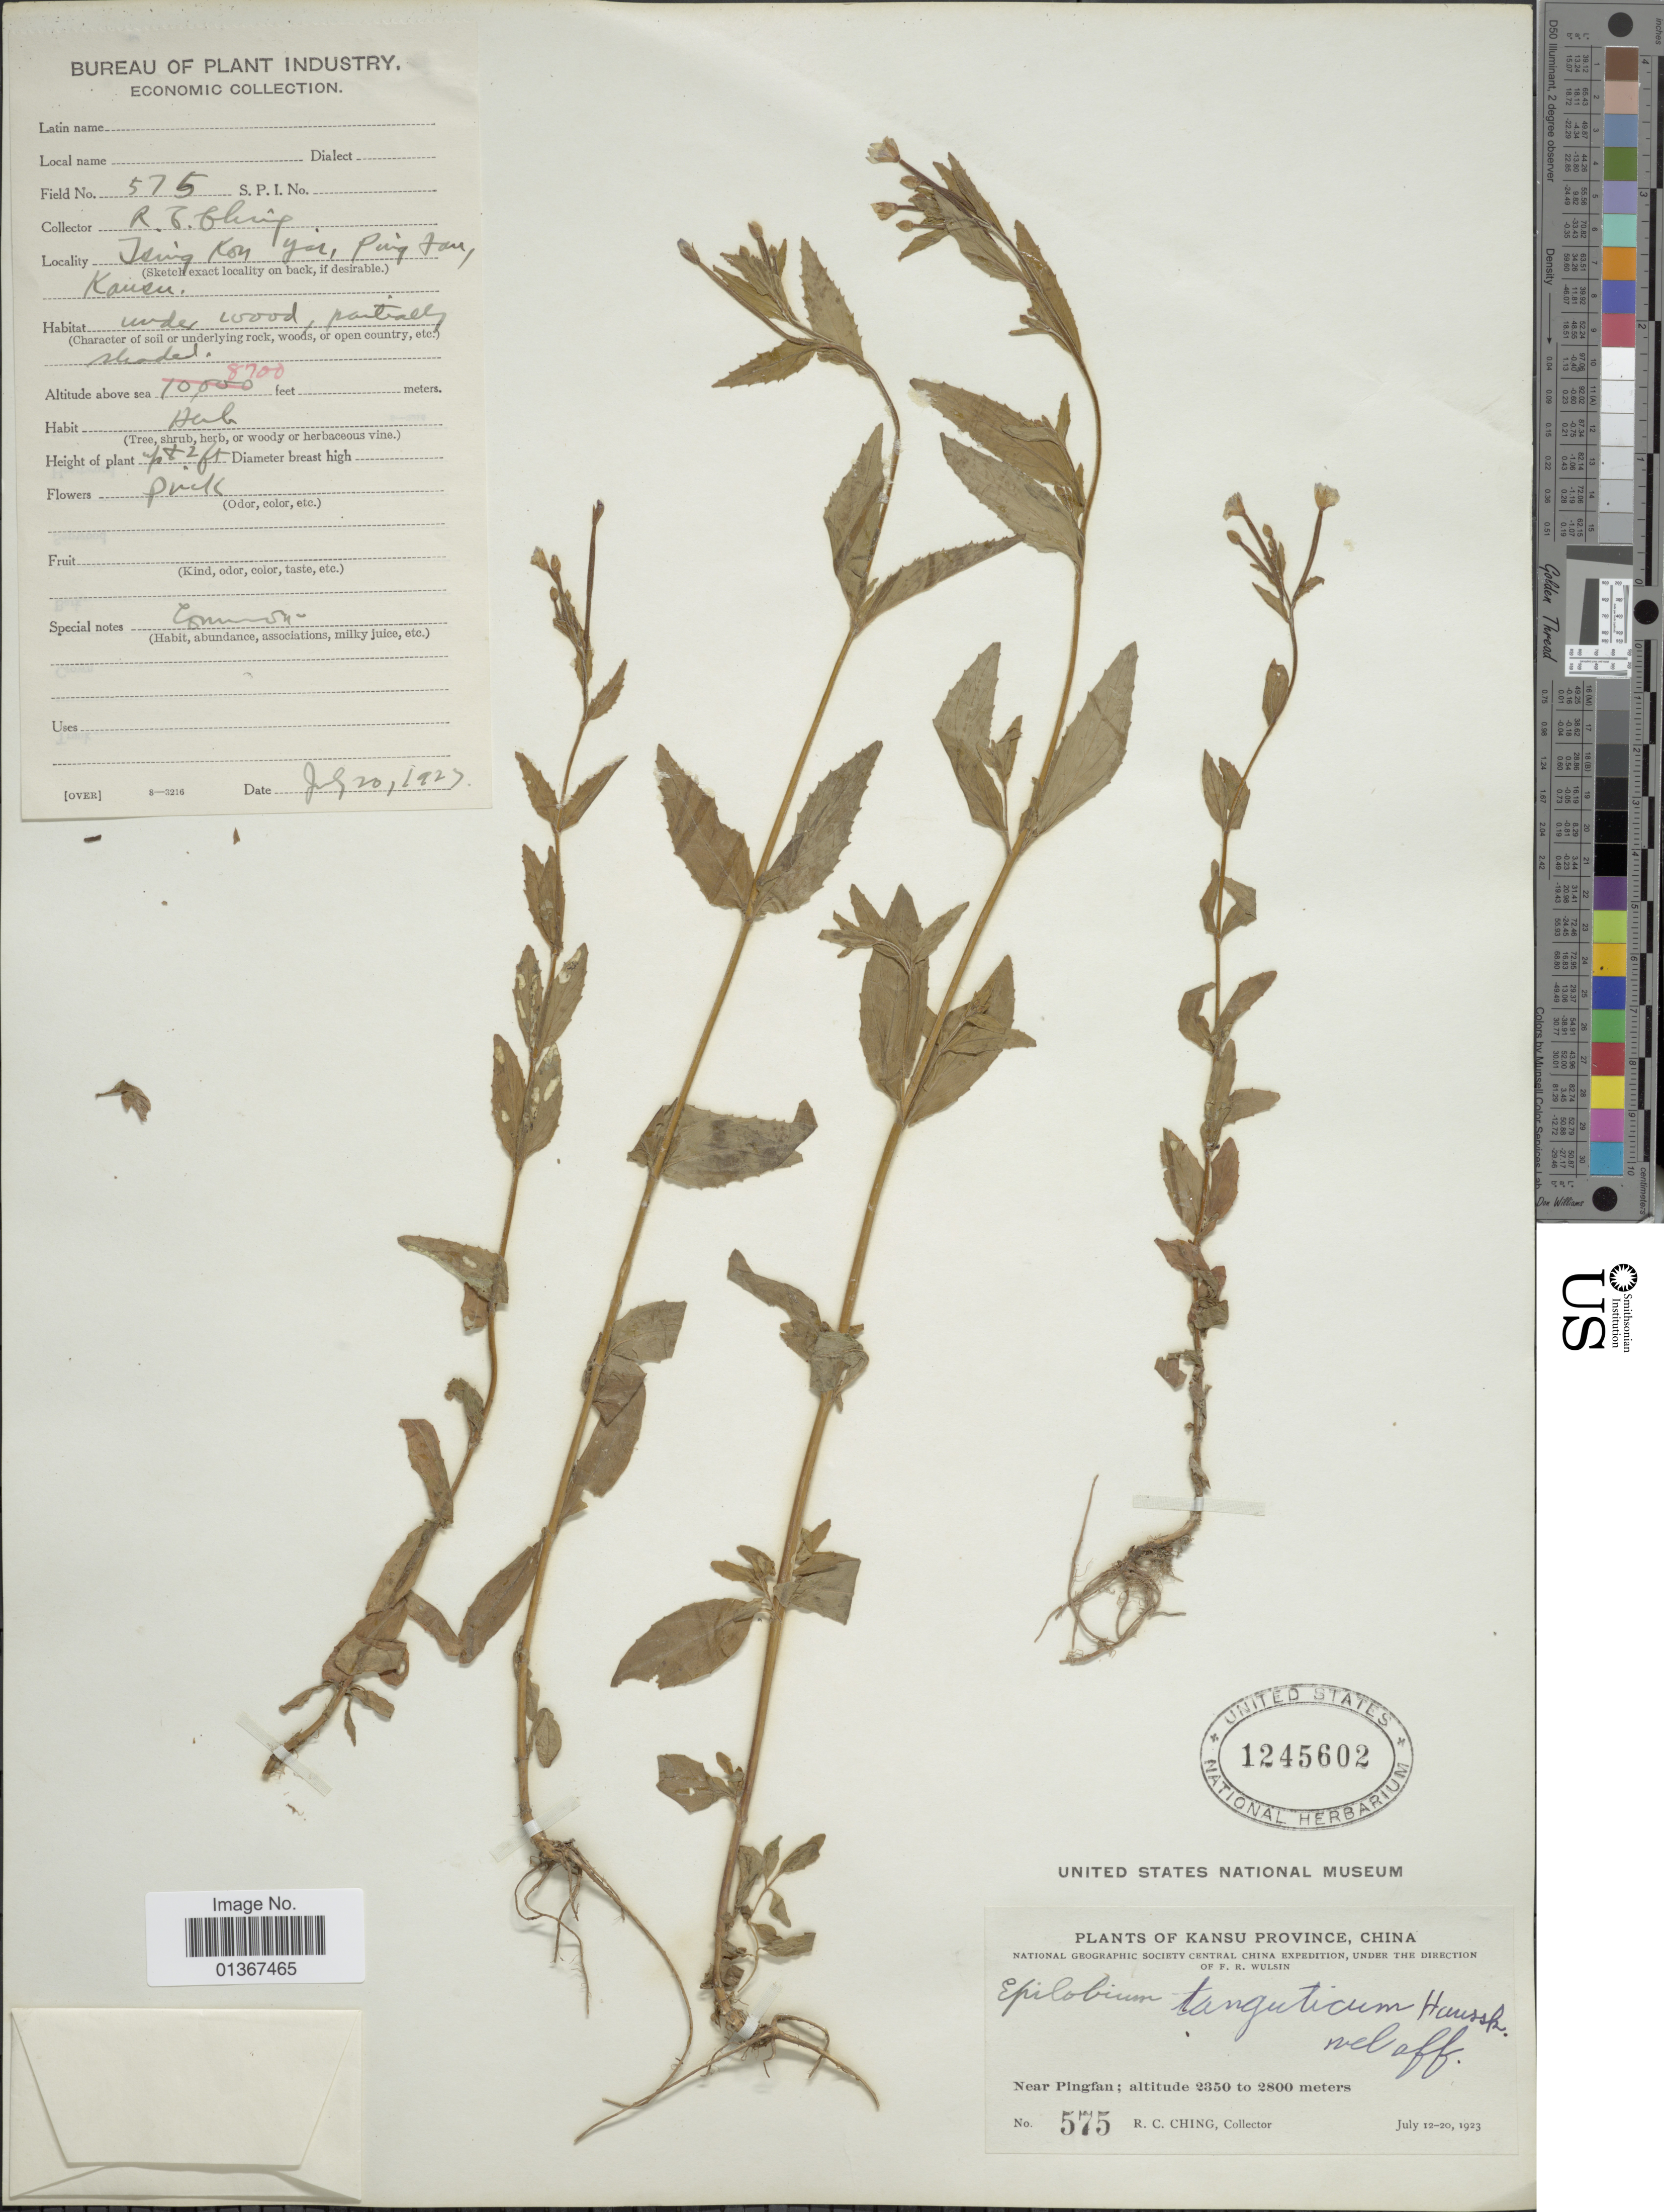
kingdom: Plantae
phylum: Tracheophyta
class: Magnoliopsida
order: Myrtales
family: Onagraceae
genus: Epilobium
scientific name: Epilobium wallichianum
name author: Hausskn.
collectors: R. C. Ching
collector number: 575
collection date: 1923-07-12/1923-07-20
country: China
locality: Kansu Province. Near Pingfan.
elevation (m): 2350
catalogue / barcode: US 1245602